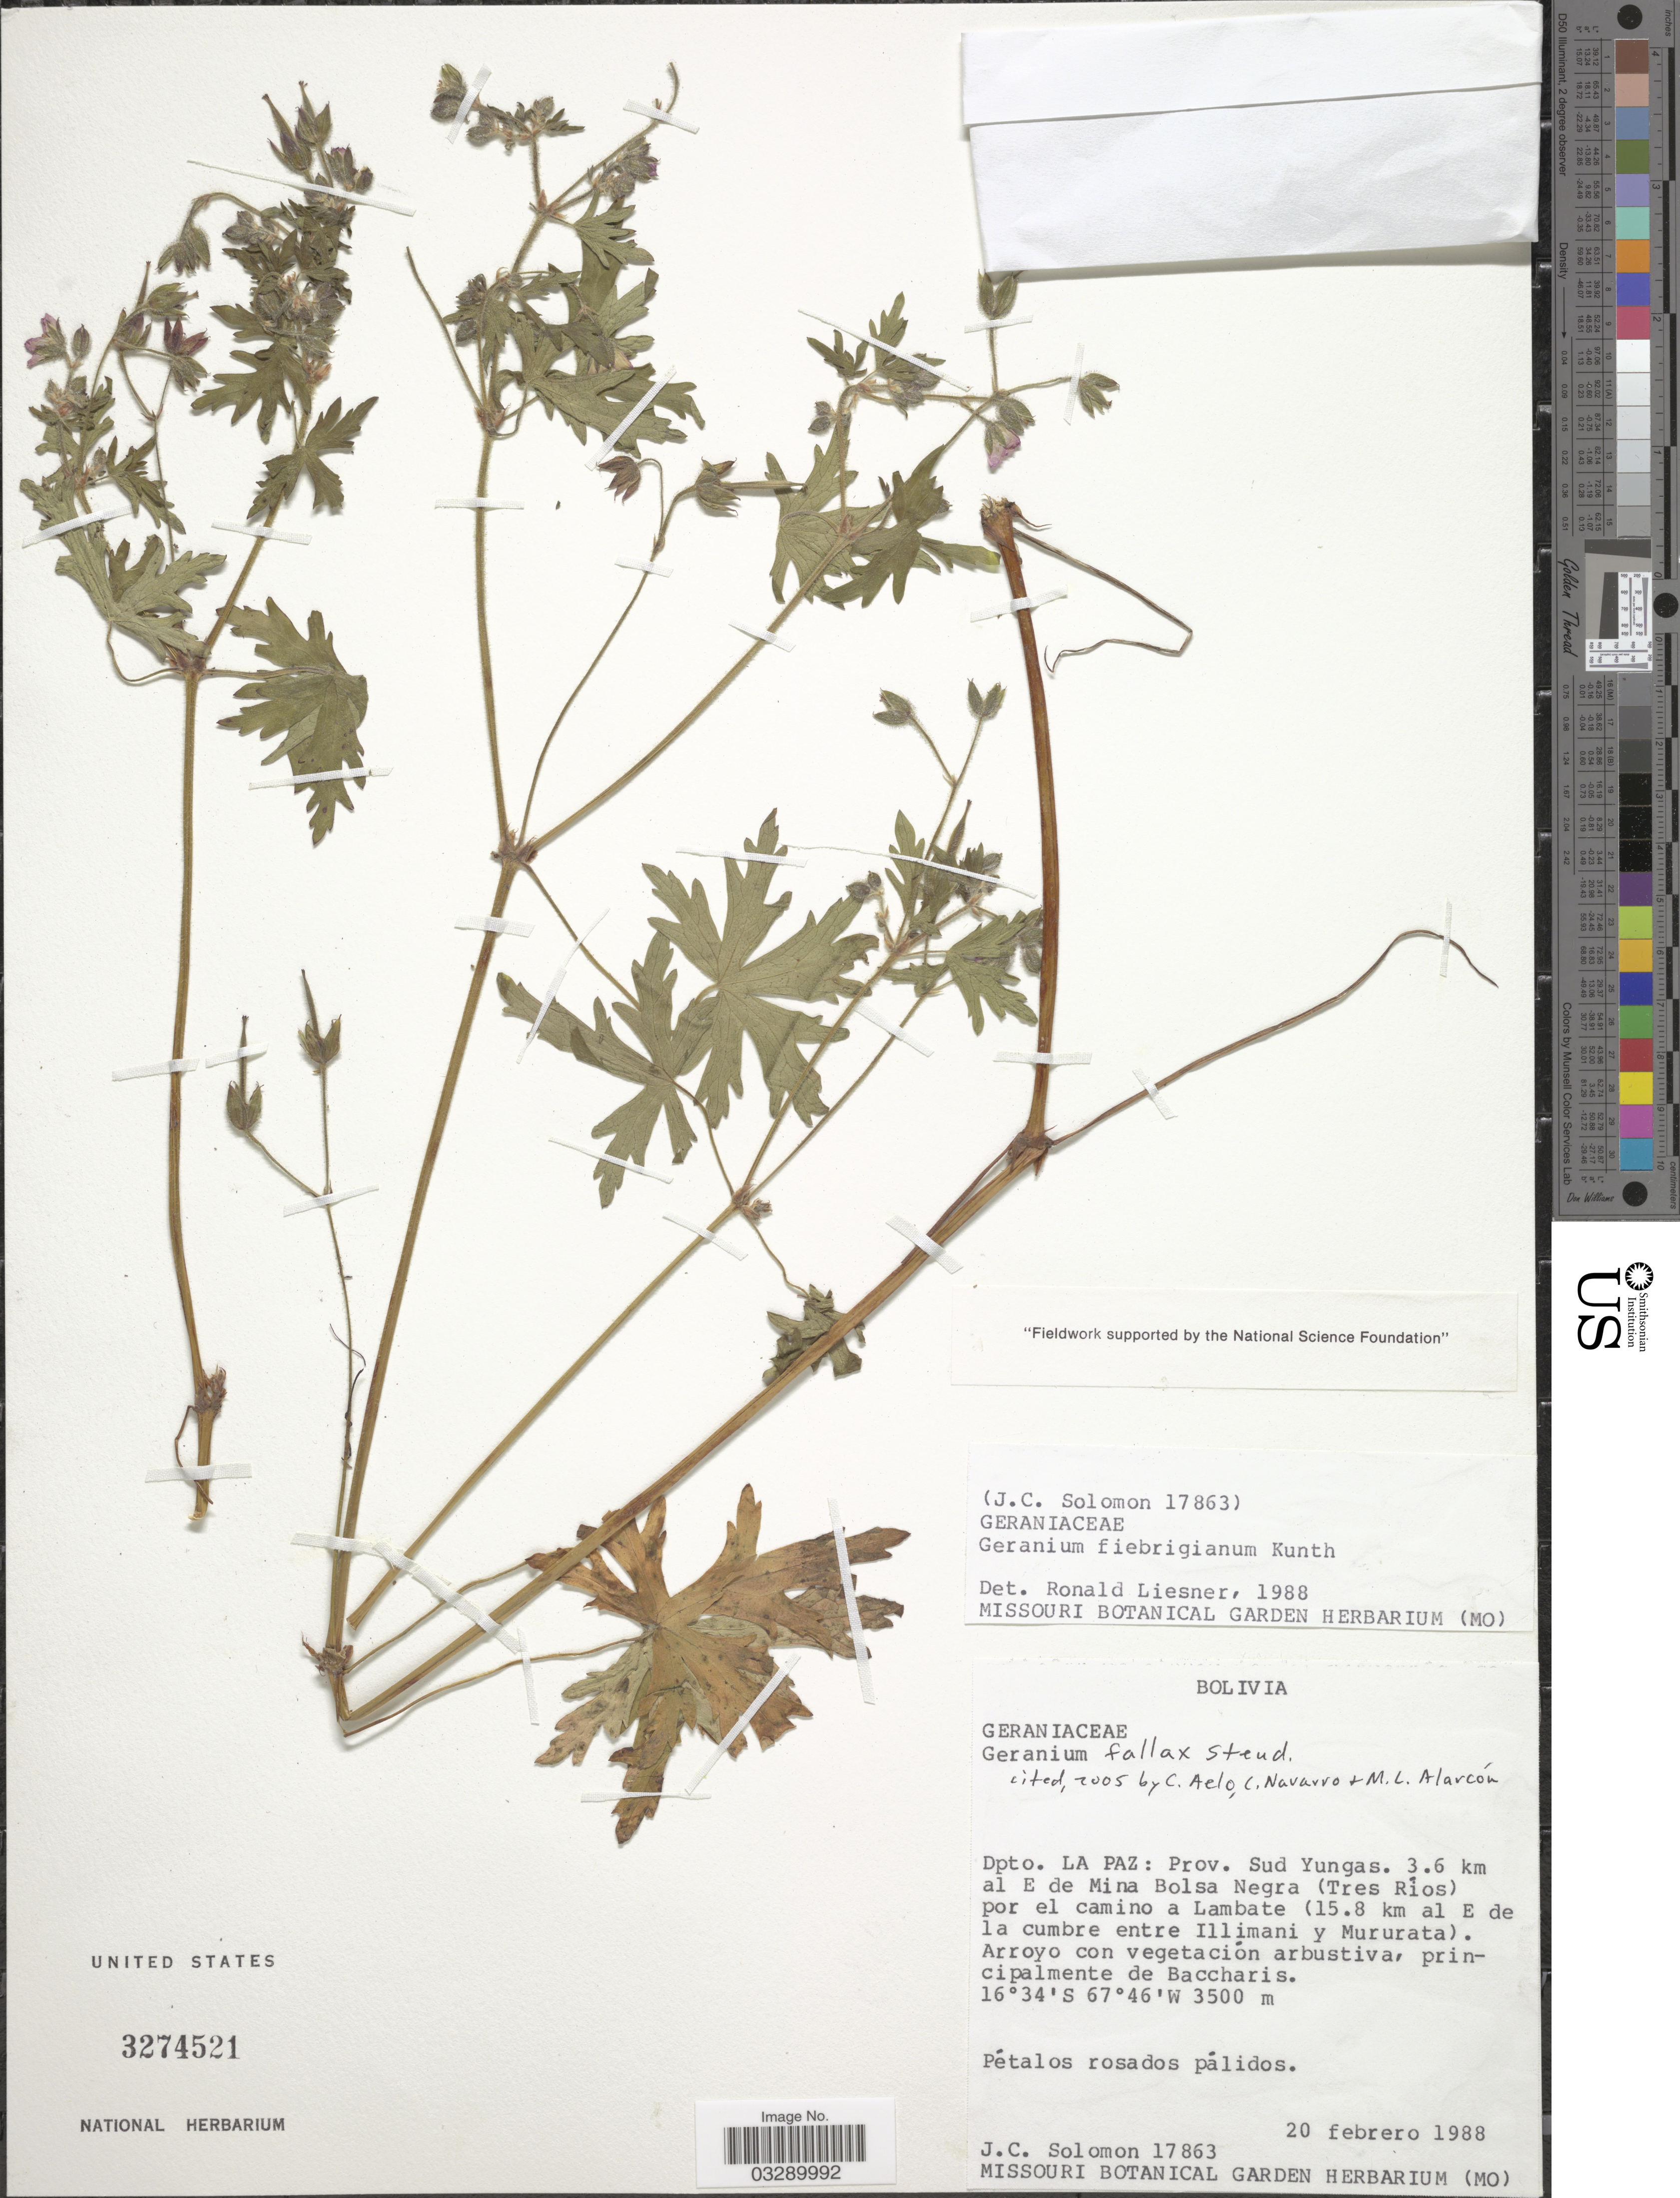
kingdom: Plantae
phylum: Tracheophyta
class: Magnoliopsida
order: Geraniales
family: Geraniaceae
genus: Geranium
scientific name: Geranium fallax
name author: Steud.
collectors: J. C. Solomon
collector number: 17863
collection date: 1988-02-20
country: Bolivia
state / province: La Paz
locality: Dpto. La Paz: Prov. Sud Yungas. 3.6 km al E de Mina Bolsa Negra (Tres Ríos) por el camino a Lambate (15.8 km al E de la cumbre entre Illimani y Mururata).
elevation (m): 3500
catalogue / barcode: US 3274521